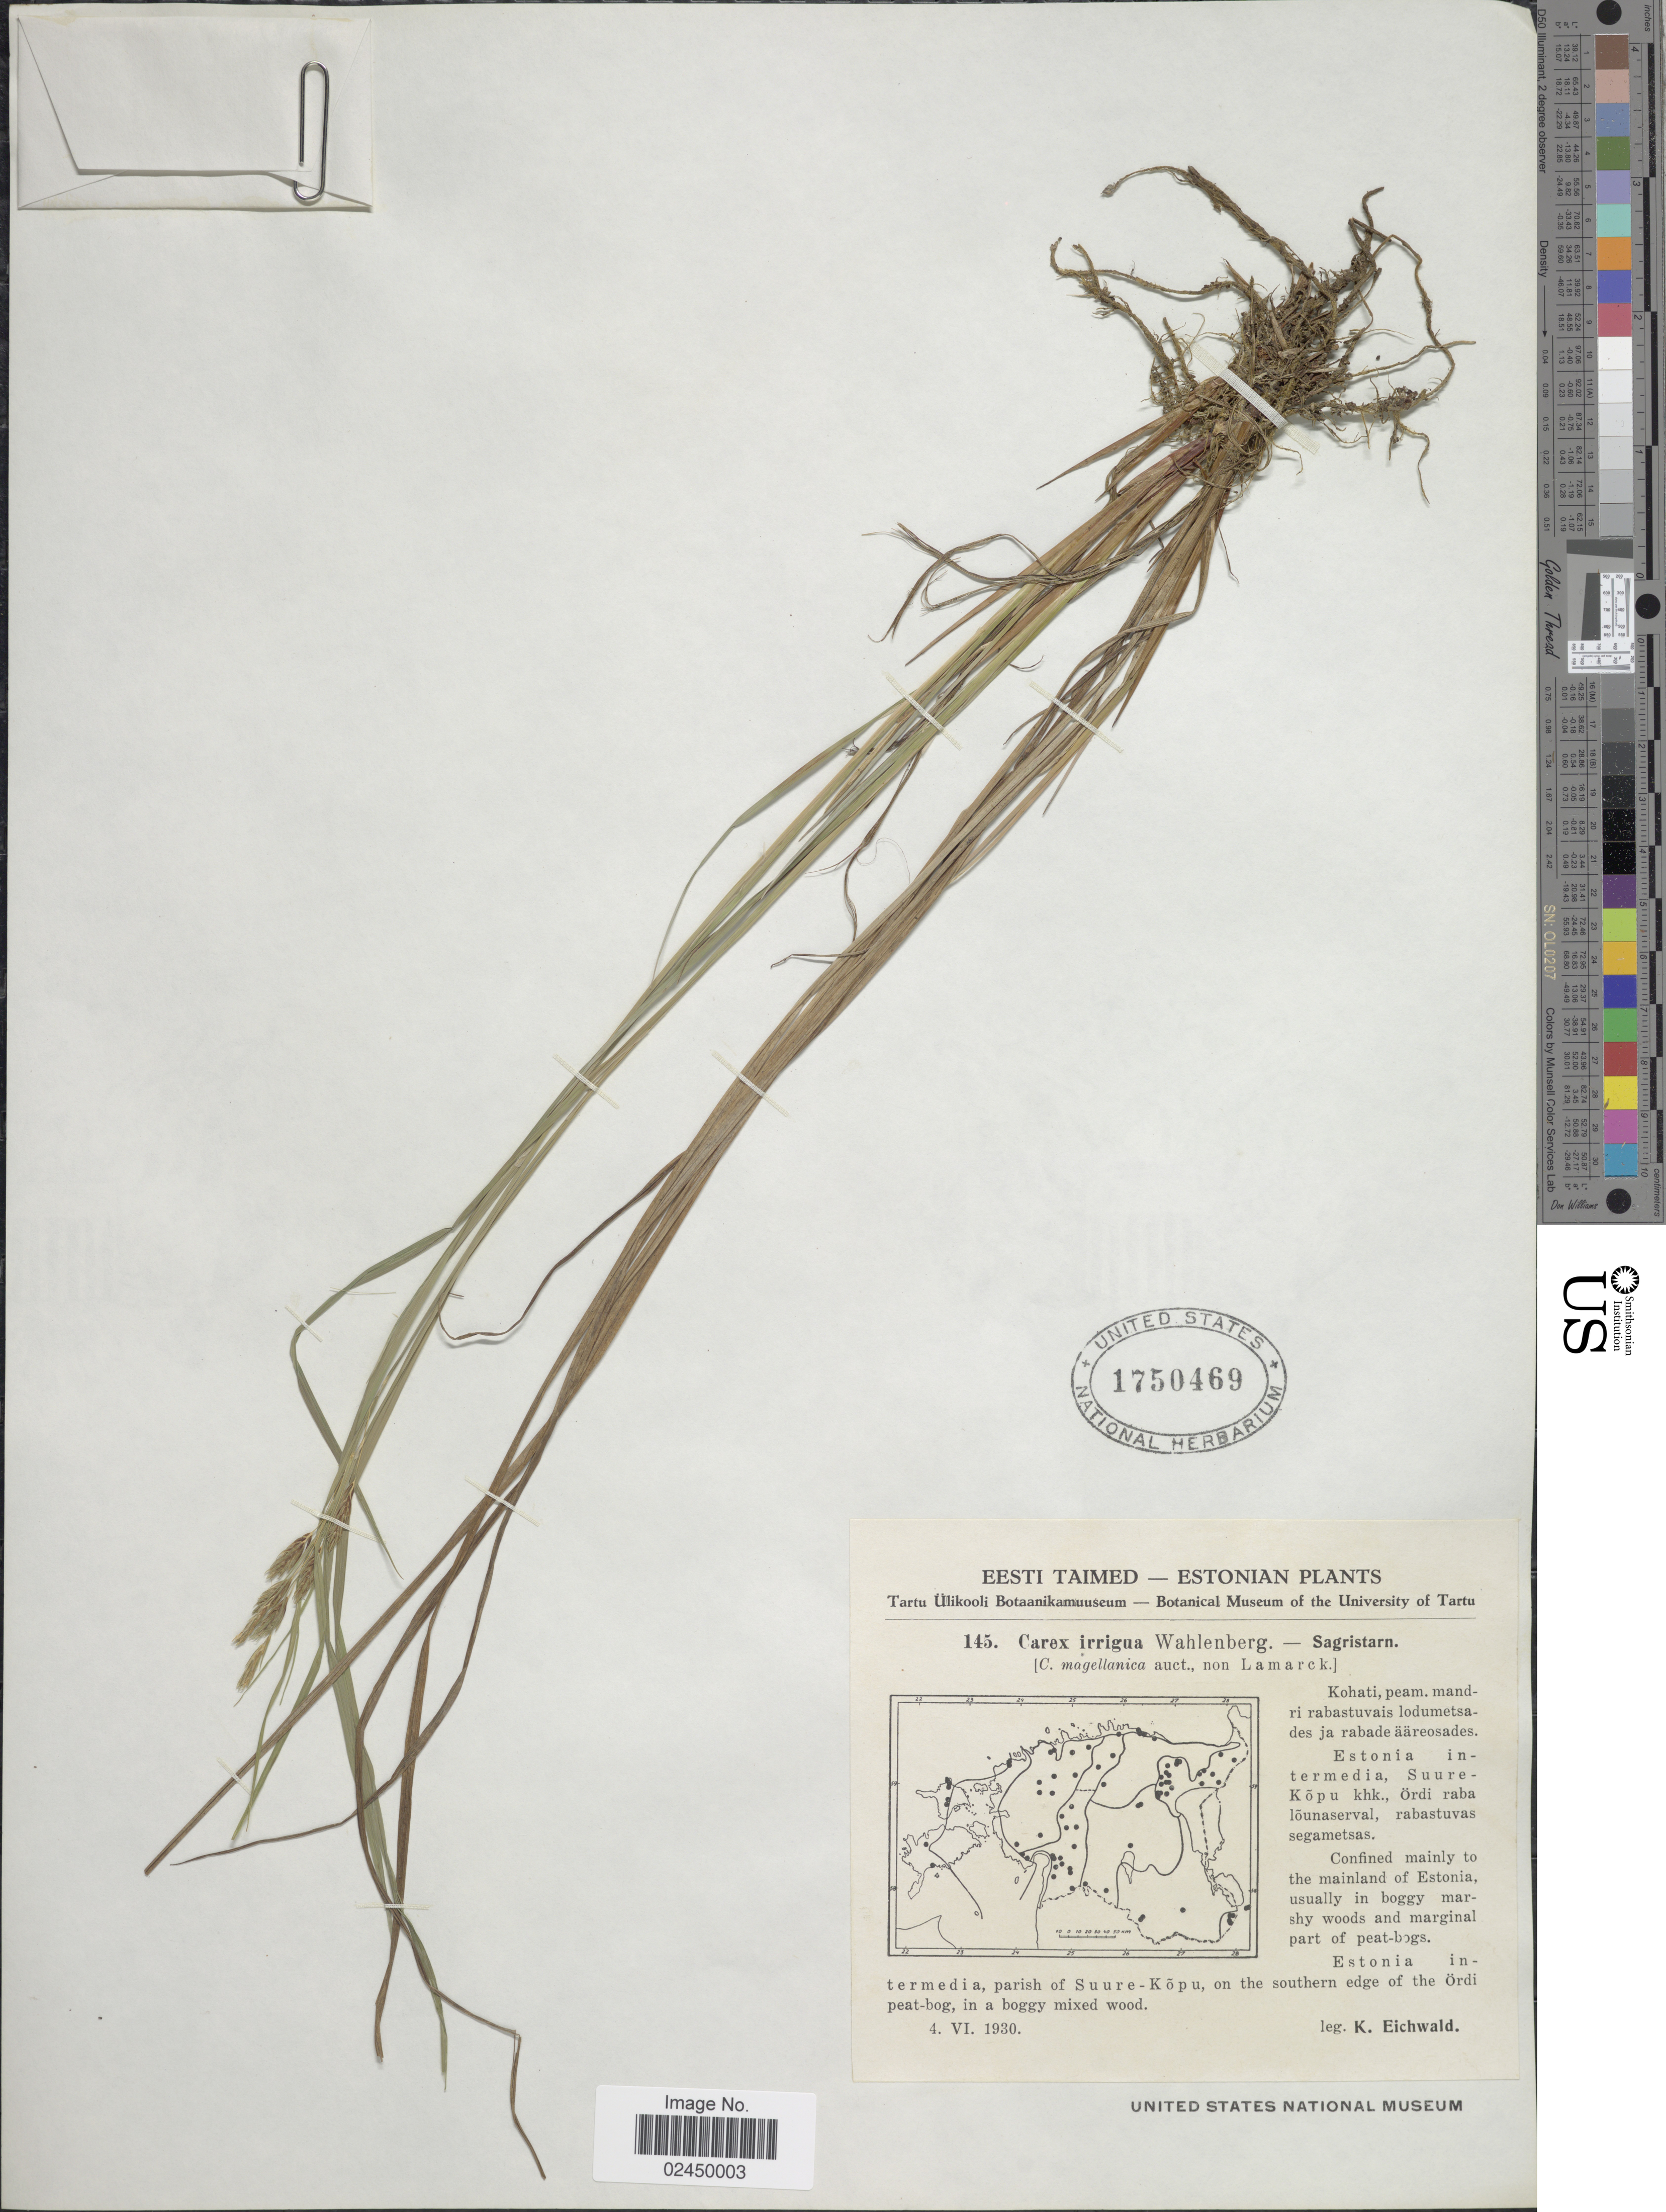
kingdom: Plantae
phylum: Tracheophyta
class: Liliopsida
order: Poales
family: Cyperaceae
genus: Carex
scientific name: Carex irrigua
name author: (Wahlenb.) Sm. ex Hoppe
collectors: K. Eichwald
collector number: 145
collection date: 1930-06-04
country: Estonia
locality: Eesti Taimed - Estonian. Estonia intermedia, Suure-Kopu khk., Ordi raba lounaserval, rabastuvas segametsas. Confined mainly to the mainland of Estonia, usually in boggy marshy woods and marginal part of peat-bogs. Estonia intermedia, parish of Suure-Kopu, on the southern edge of the Ordi peat-bog, in a boggy mixed wood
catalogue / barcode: US 1750469